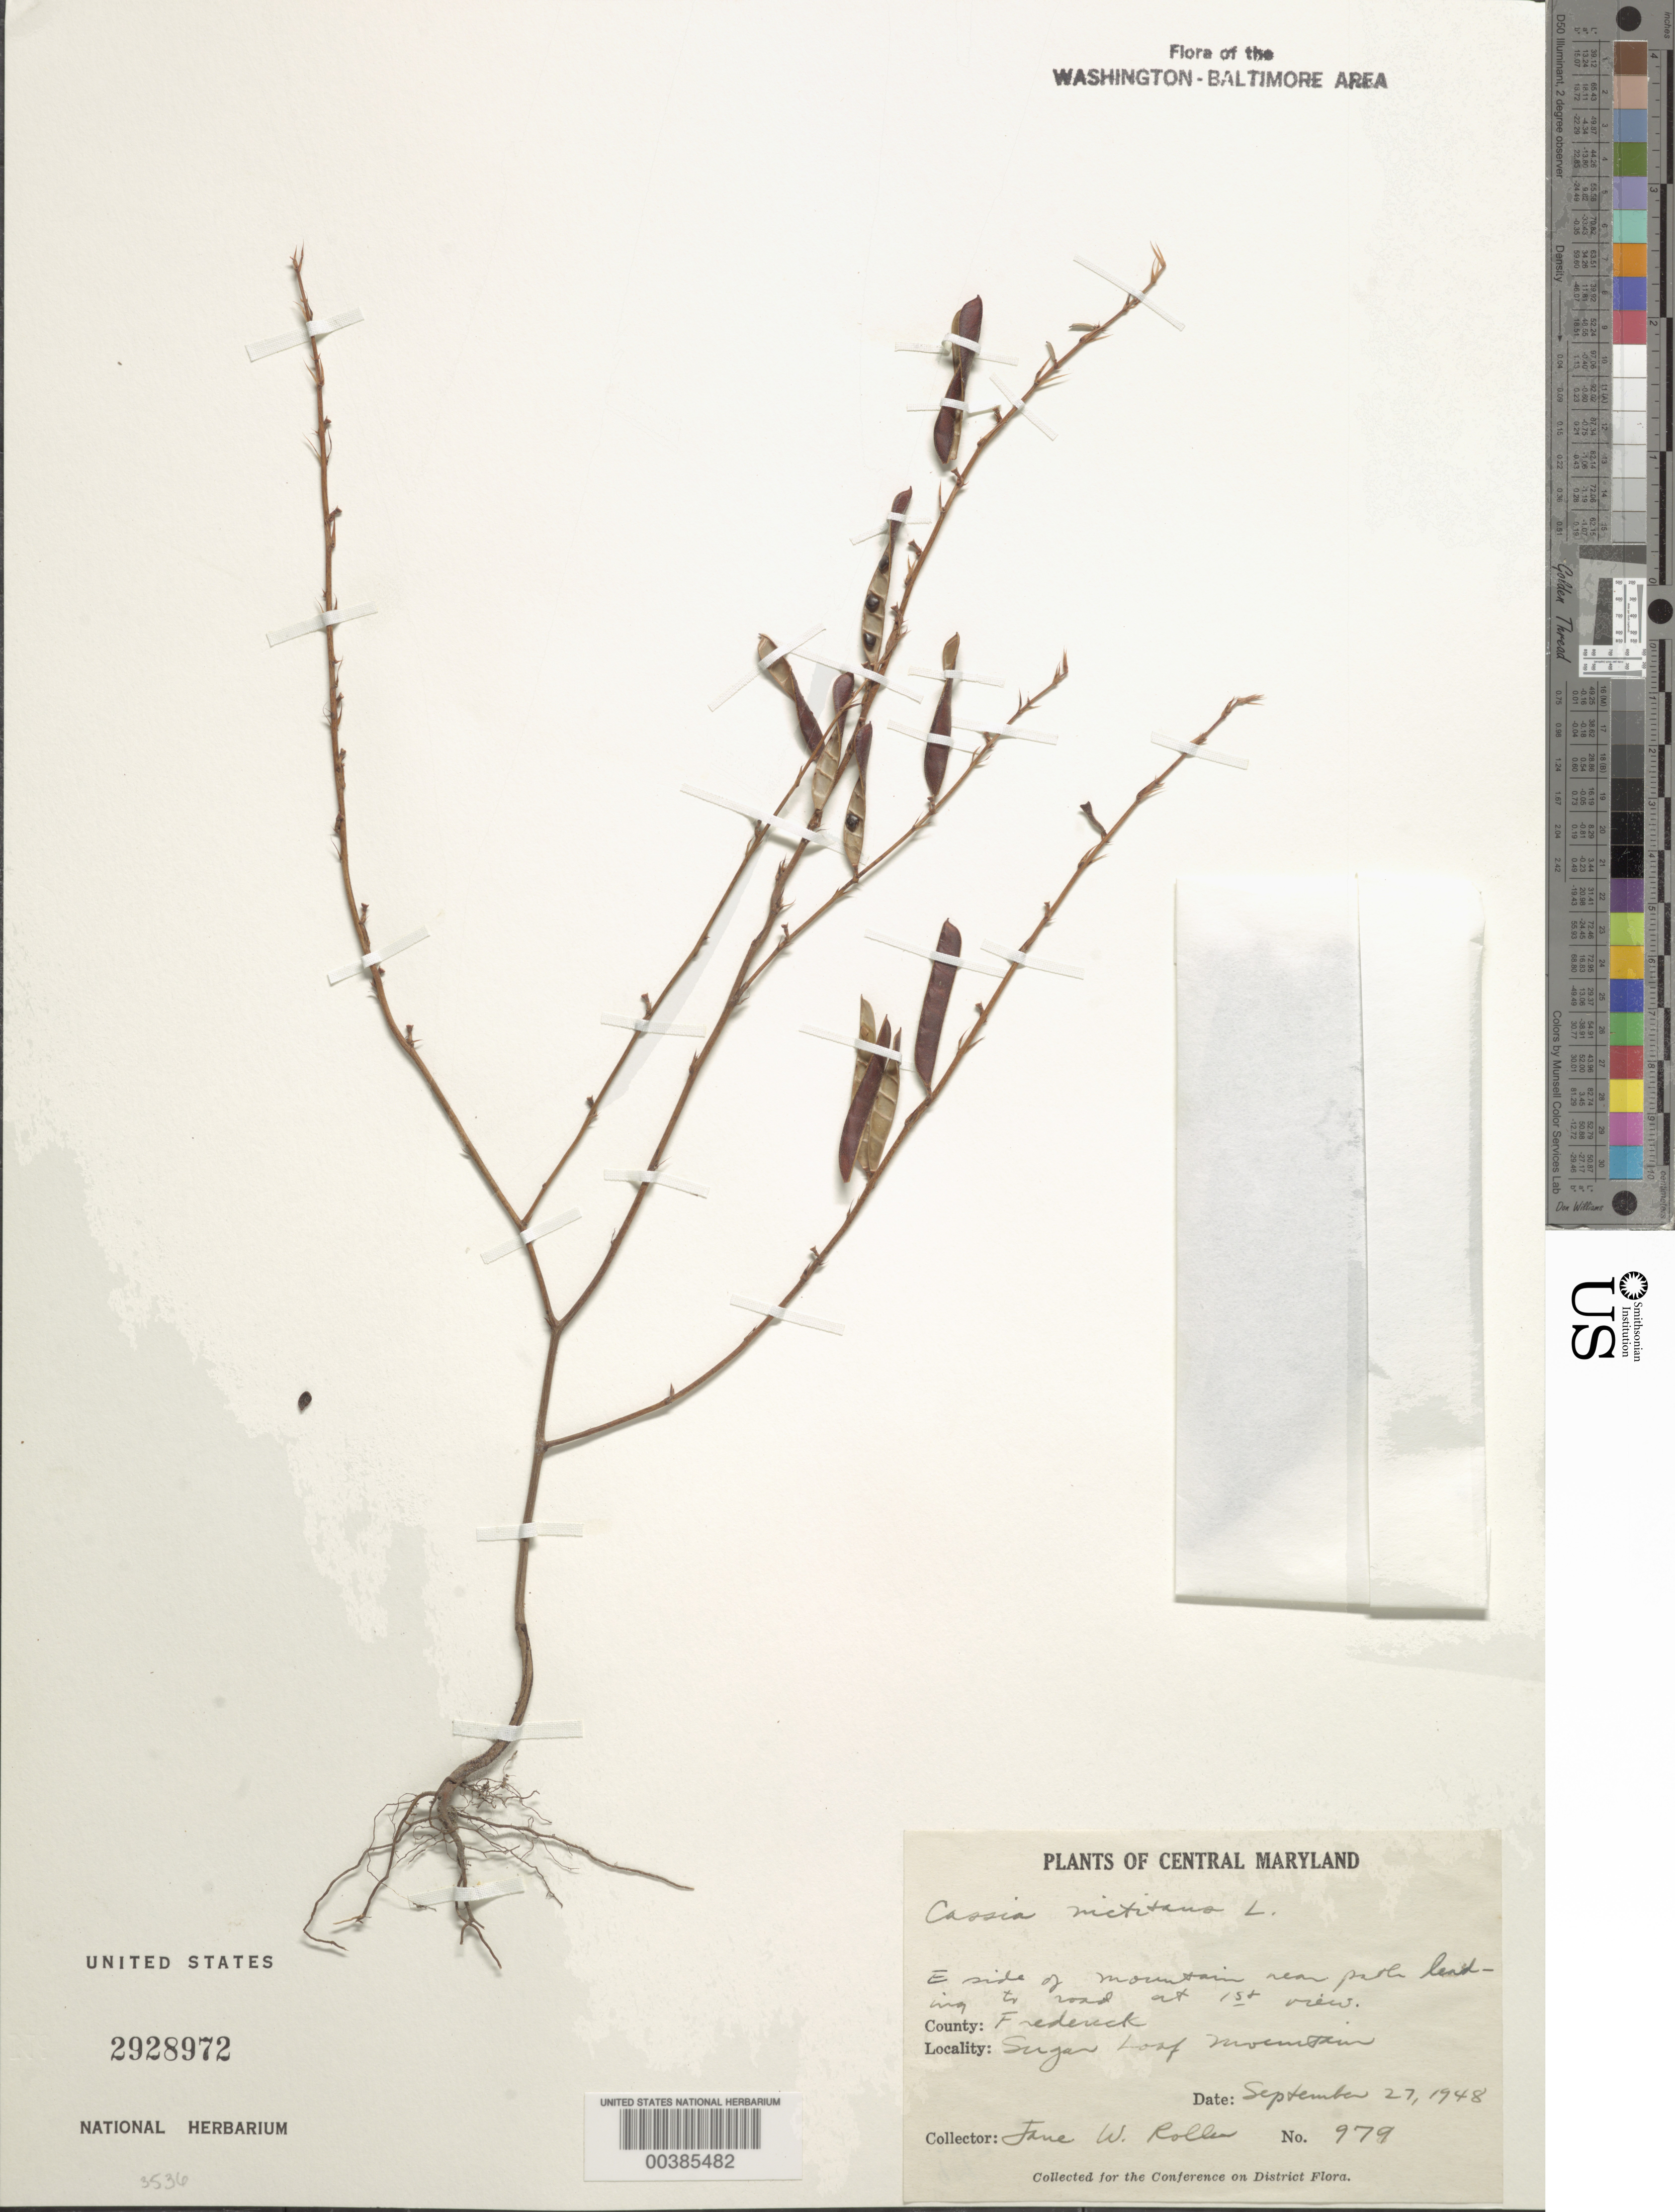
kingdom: Plantae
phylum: Tracheophyta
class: Magnoliopsida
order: Fabales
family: Fabaceae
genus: Chamaecrista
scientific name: Chamaecrista nictitans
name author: (L.) Moench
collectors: J. W. Roller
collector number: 979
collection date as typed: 27 Sep 1948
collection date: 1948-09-27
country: United States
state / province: Maryland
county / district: Frederick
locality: Sugar Loaf Mountain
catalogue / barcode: US 2928972